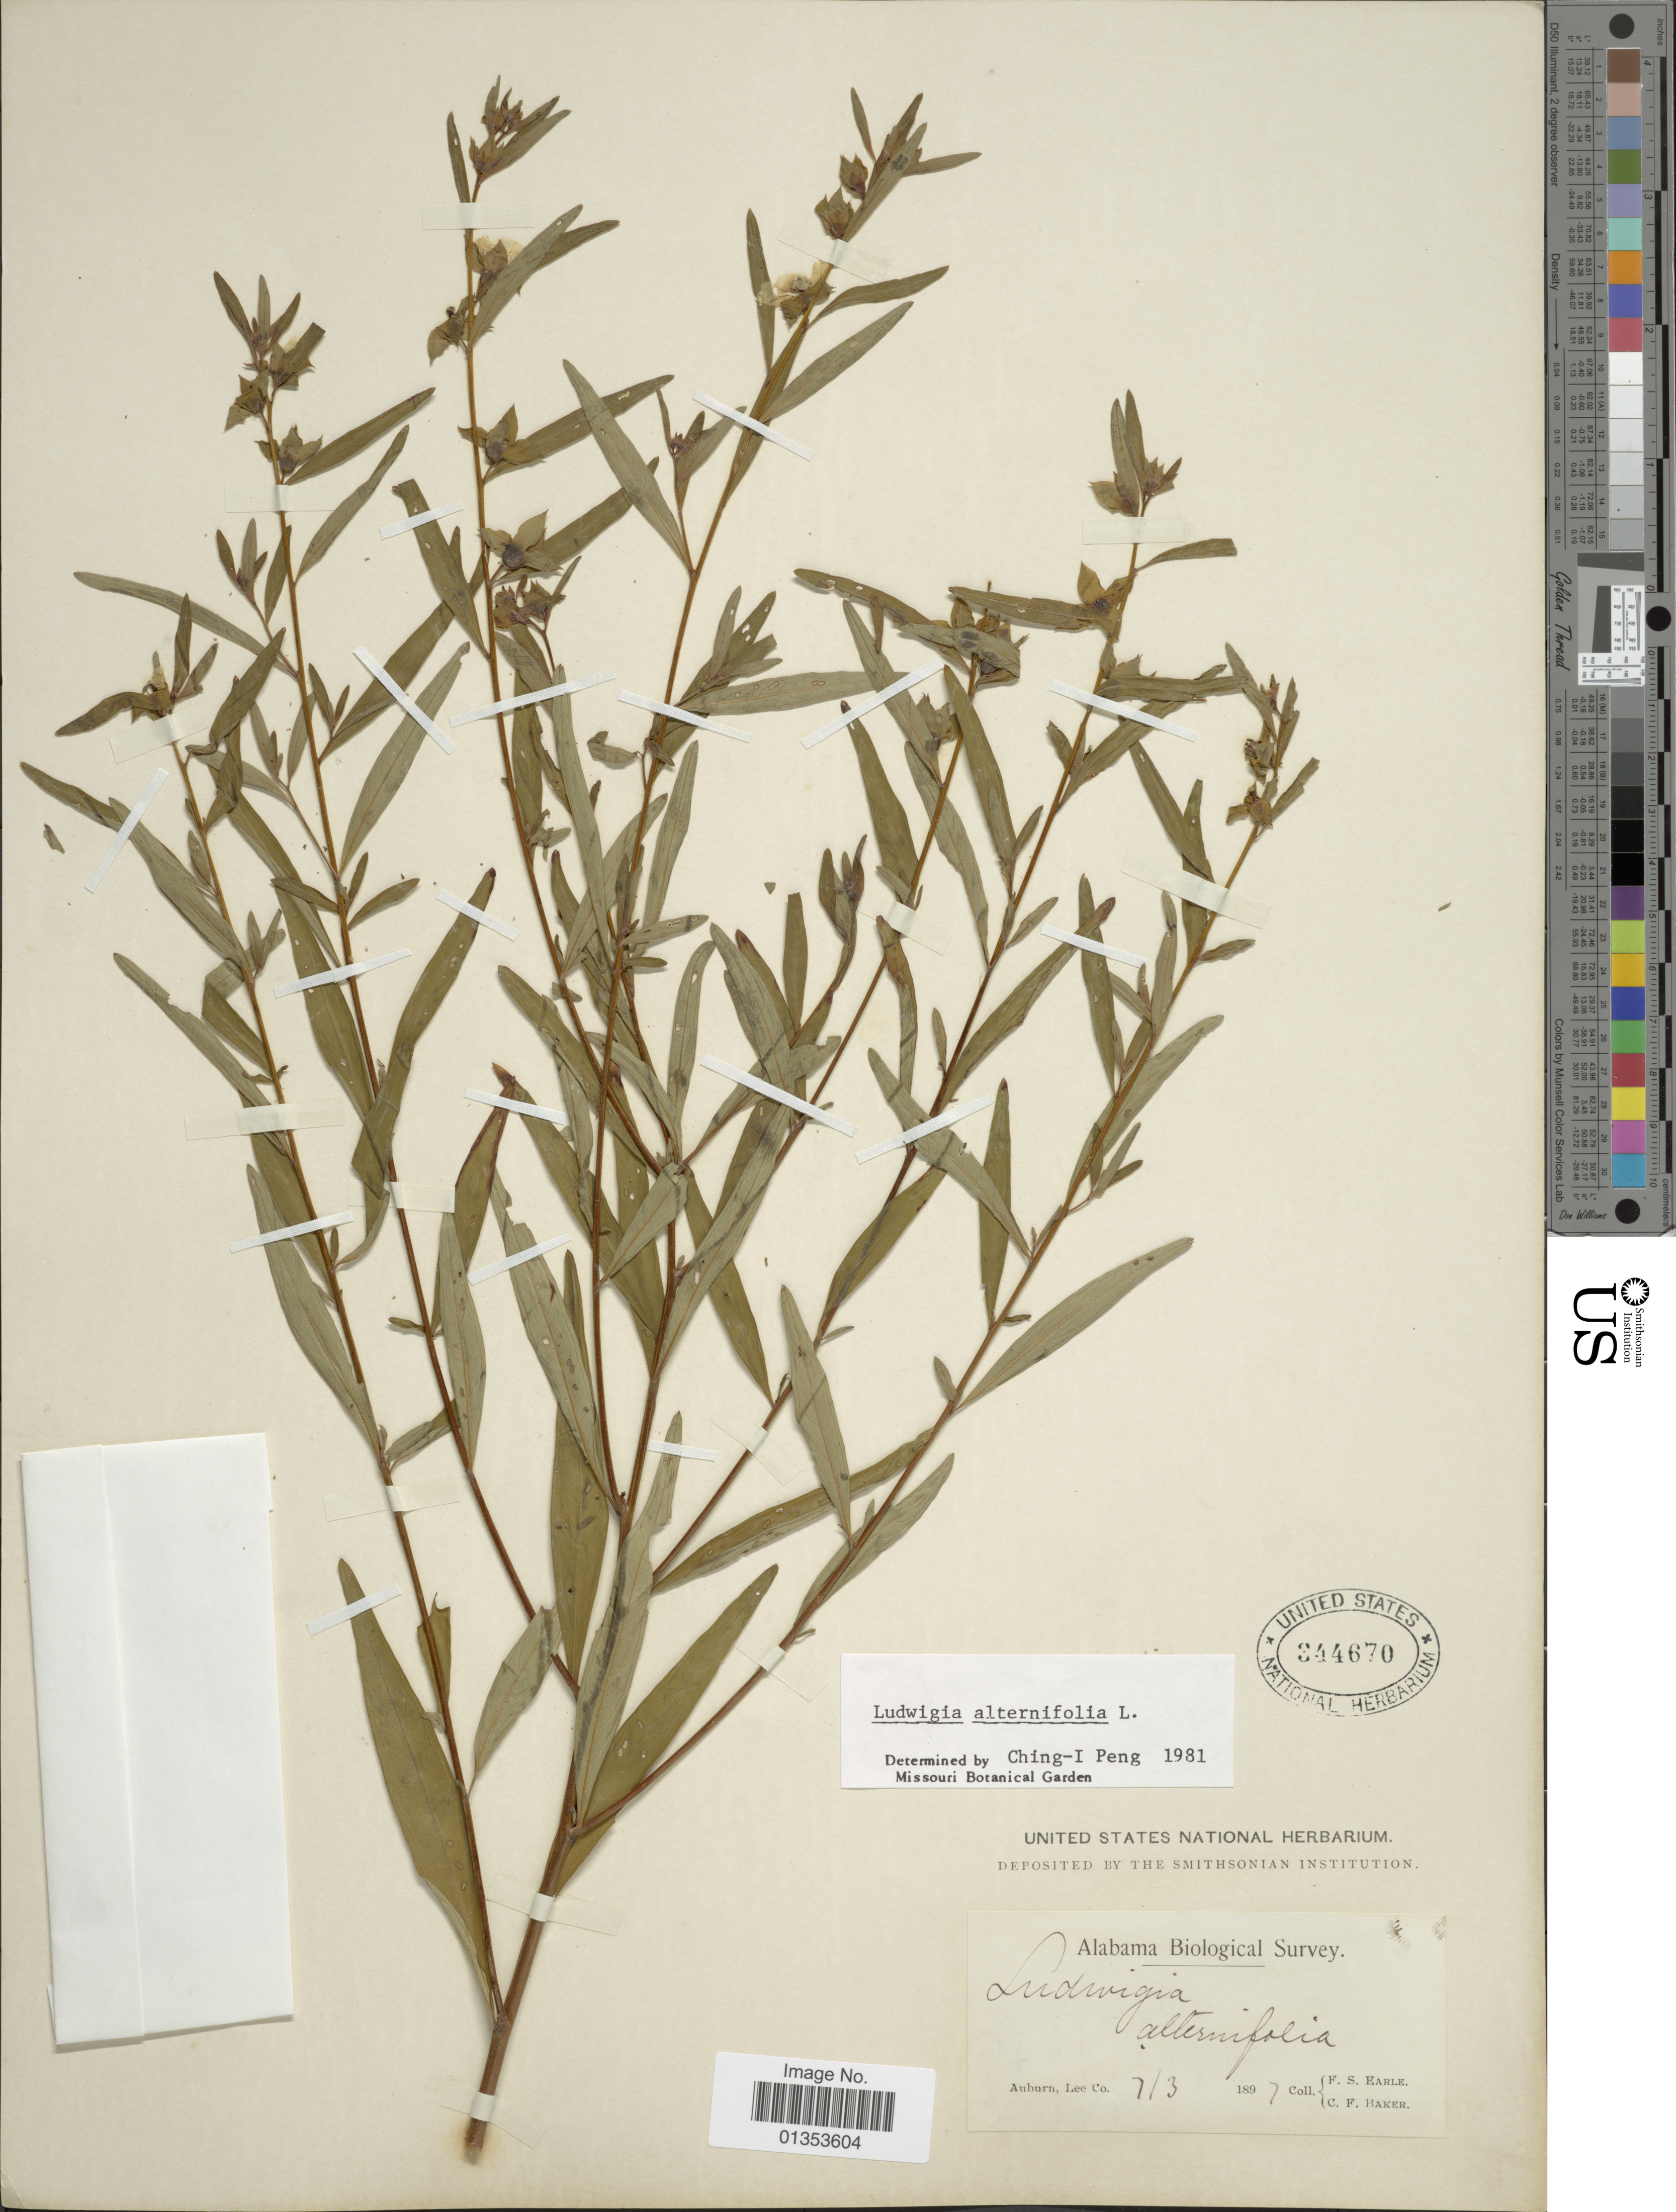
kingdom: Plantae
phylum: Tracheophyta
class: Magnoliopsida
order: Myrtales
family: Onagraceae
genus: Ludwigia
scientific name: Ludwigia alternifolia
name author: L.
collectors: F. S. Earle & C. F. Baker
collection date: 1897-07-03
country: United States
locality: Auburn, Lee Co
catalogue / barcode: US 344670